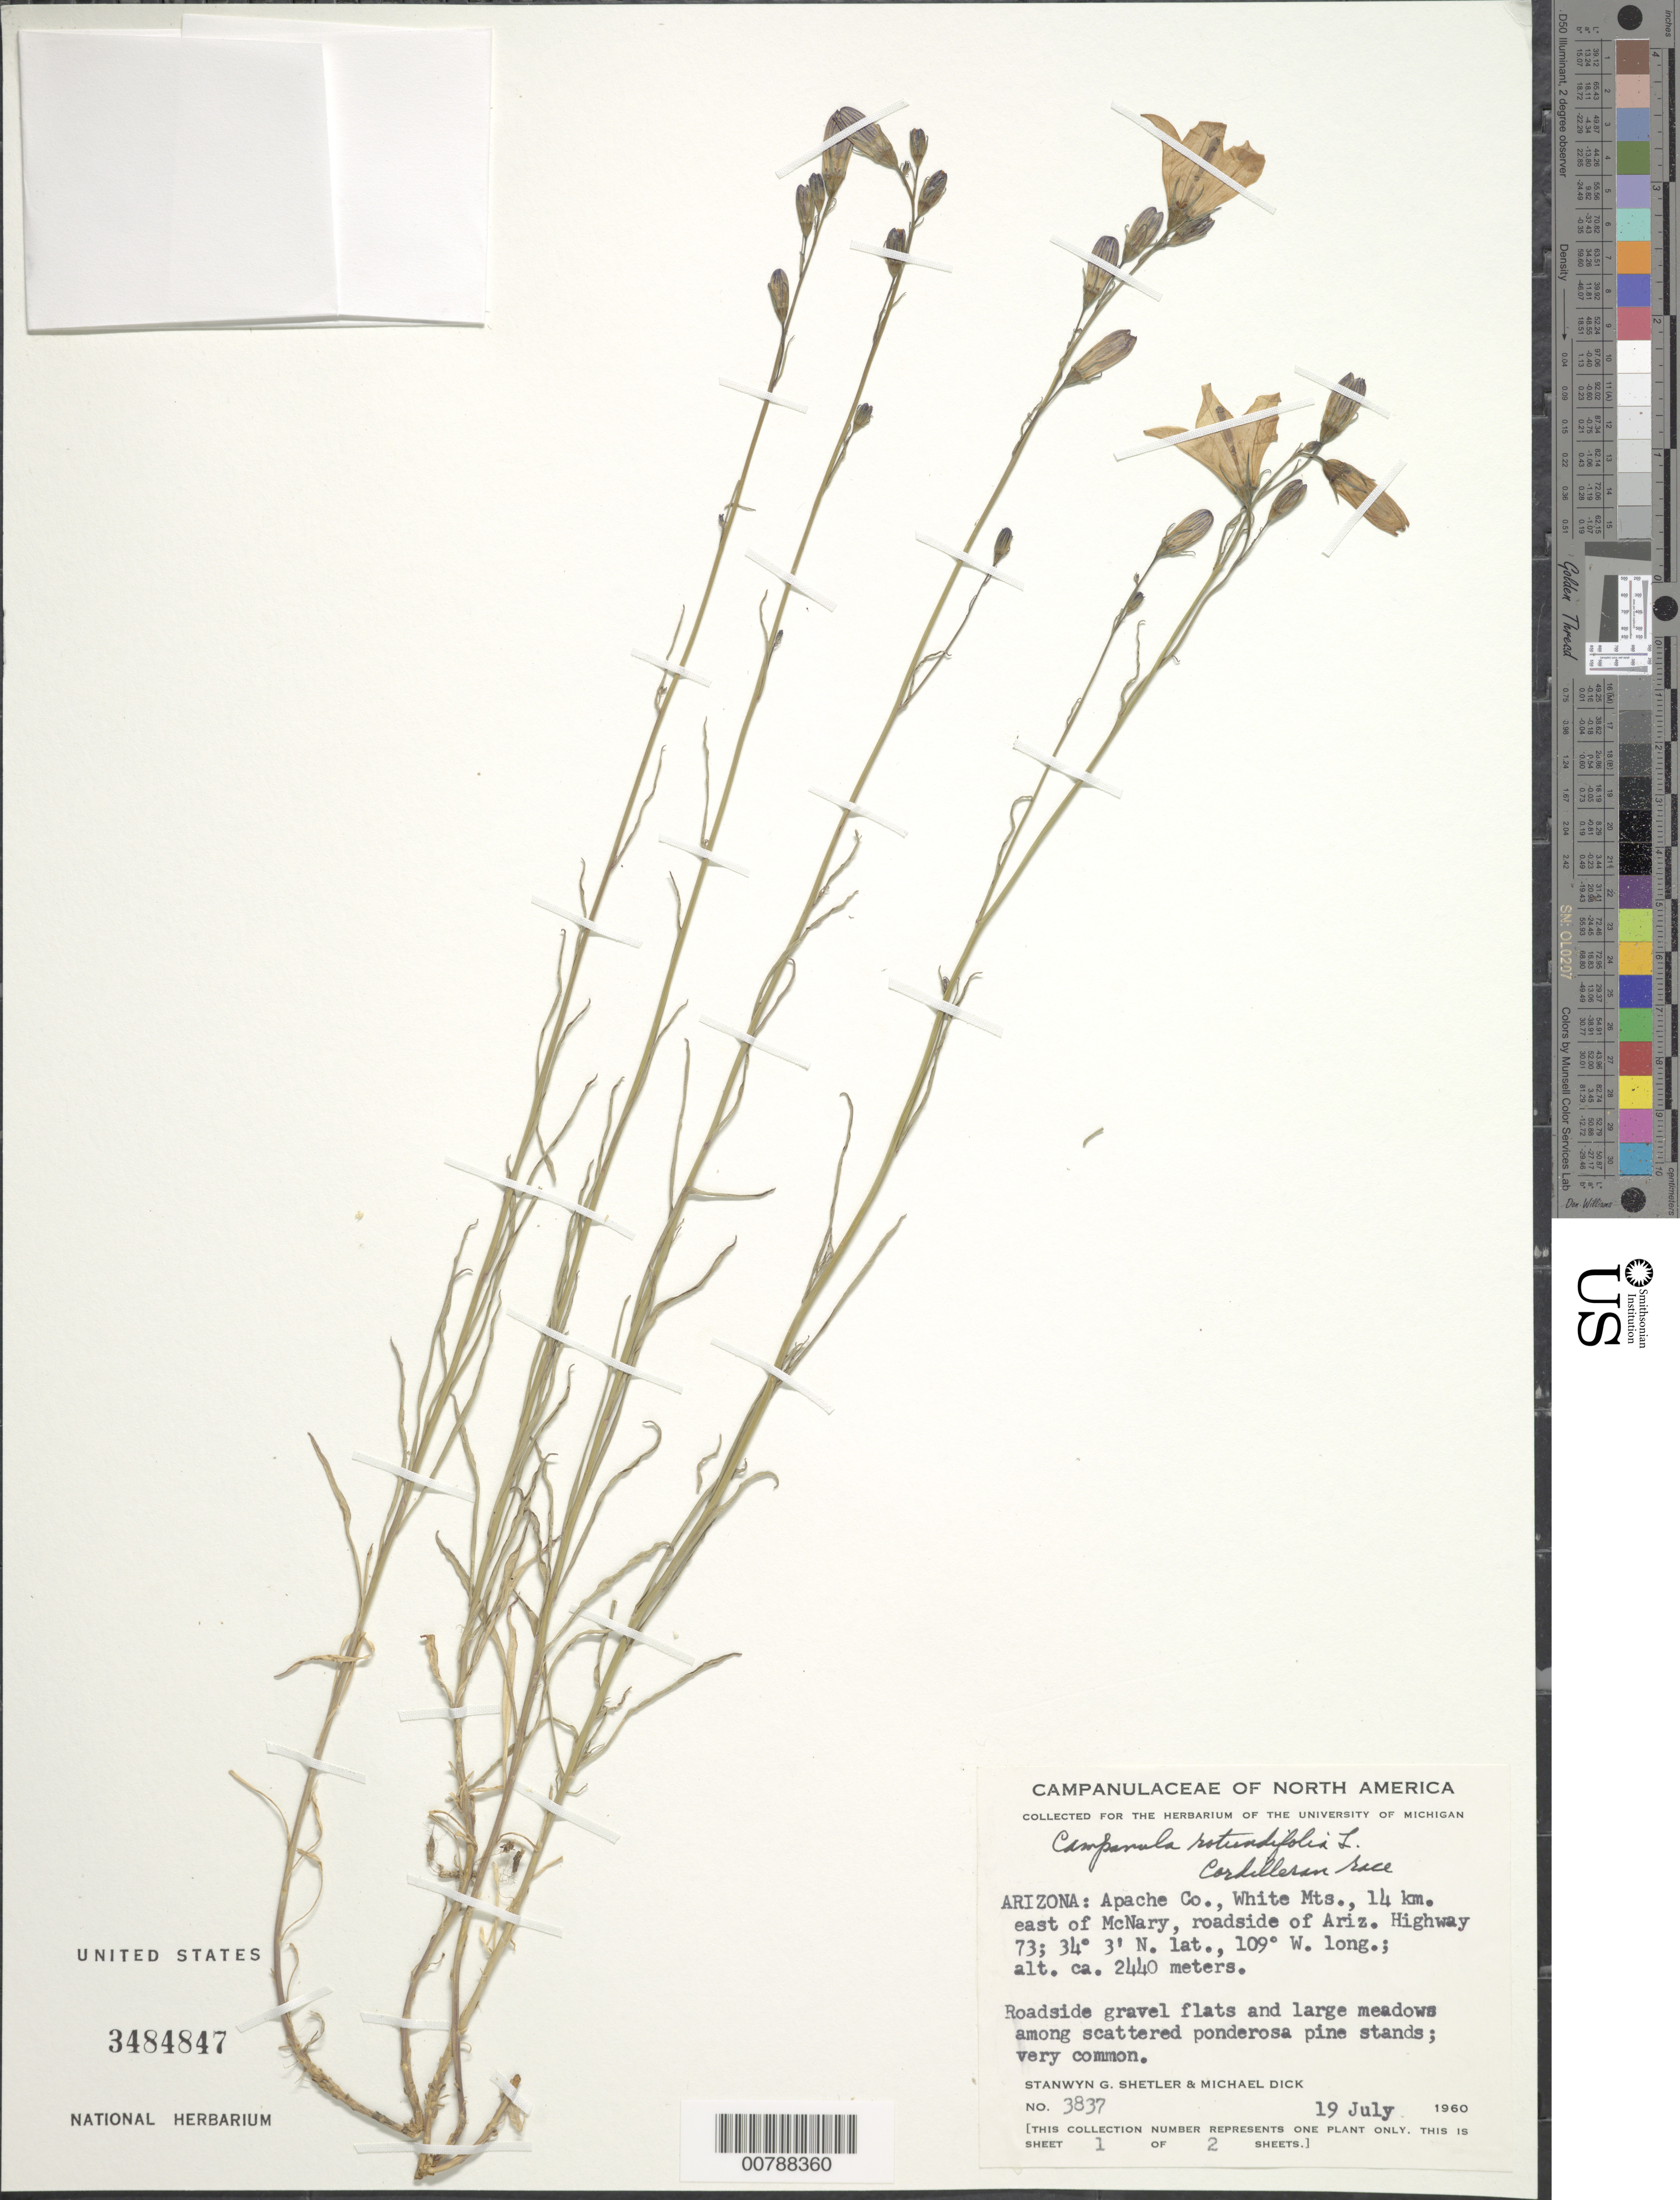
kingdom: Plantae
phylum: Tracheophyta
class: Magnoliopsida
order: Asterales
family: Campanulaceae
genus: Campanula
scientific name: Campanula rotundifolia L. Cordilleran race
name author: L.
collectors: S. Shetler & M. Dick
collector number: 3837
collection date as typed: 19 July 1960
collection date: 1960-07-19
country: United States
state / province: Arizona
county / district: Apache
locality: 14 km east of McNary, roadside of Ariz. Highway 73.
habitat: Roadside gravel flats and large meadows among scattered ponderosa pine stands; very common.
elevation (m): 2440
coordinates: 34 3' N, 109 W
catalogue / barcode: US 3484847